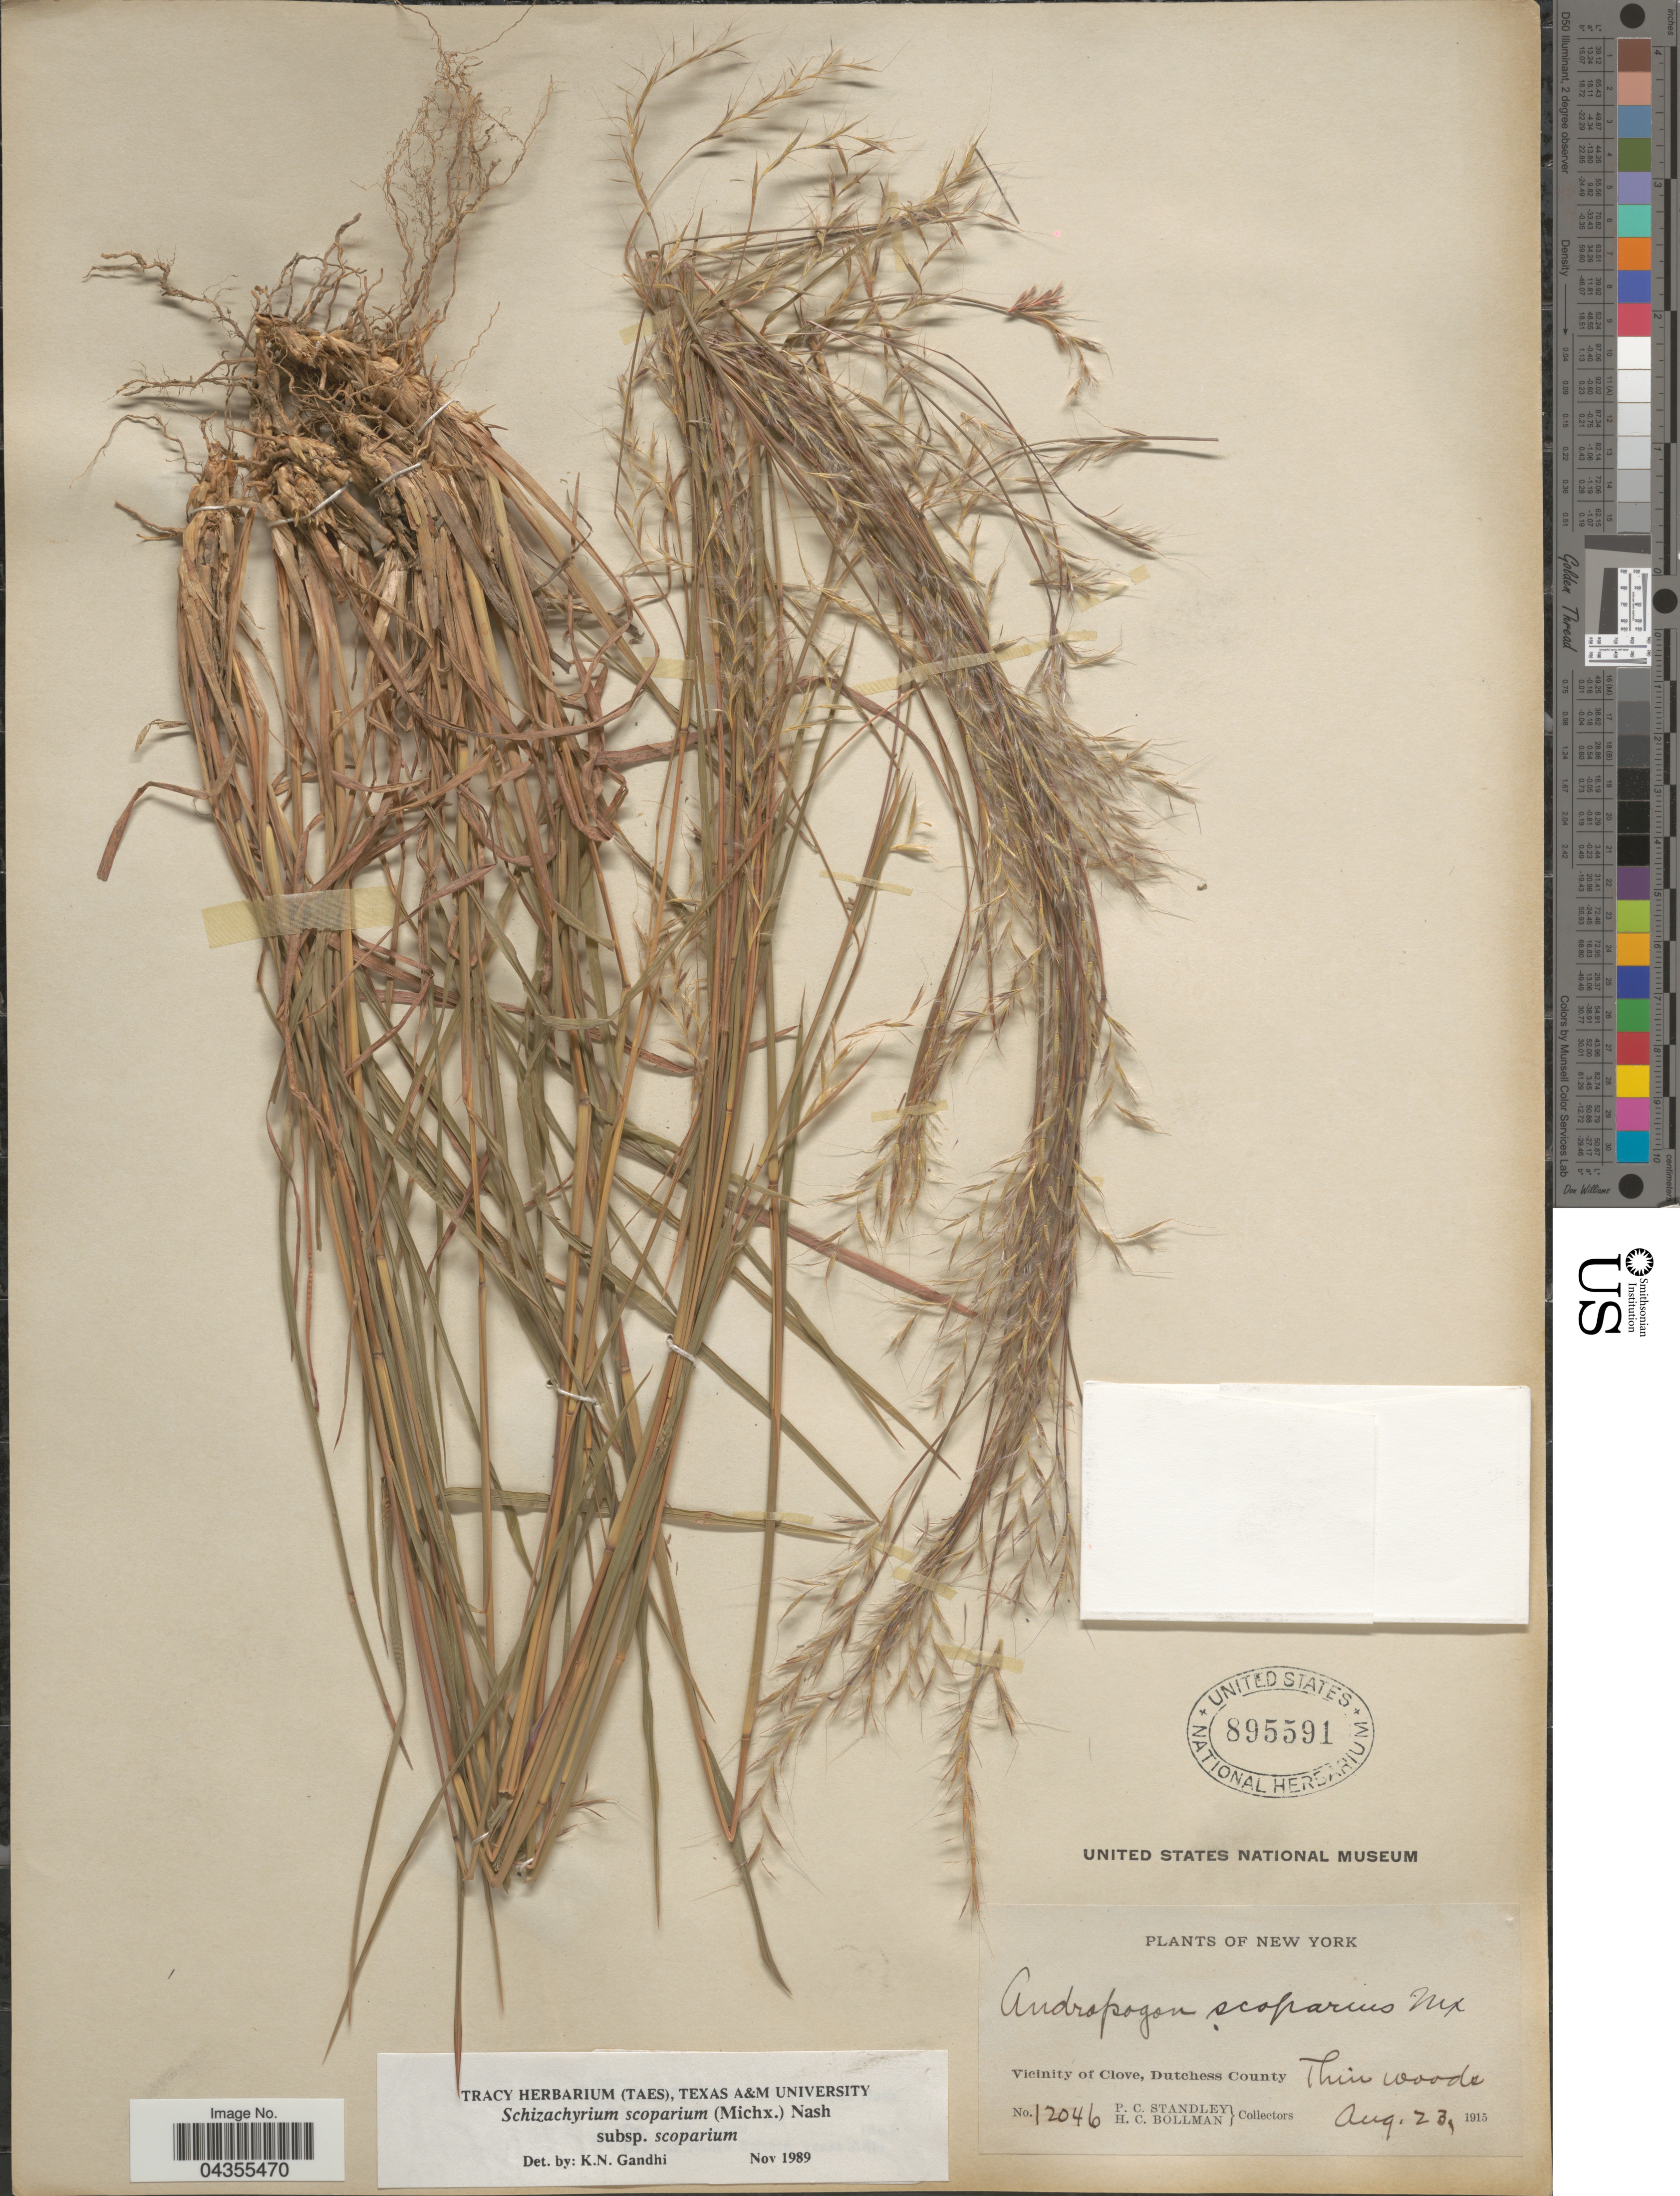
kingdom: Plantae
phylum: Tracheophyta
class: Liliopsida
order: Poales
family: Poaceae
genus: Schizachyrium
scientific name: Schizachyrium scoparium var. scoparium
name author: (Michx.) Nash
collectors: P. C. Standley & H. C. Bollman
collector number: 12046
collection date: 1915-08-23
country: United States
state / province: New York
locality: Vicinity of Clove, Dutches County.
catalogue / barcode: US 895591